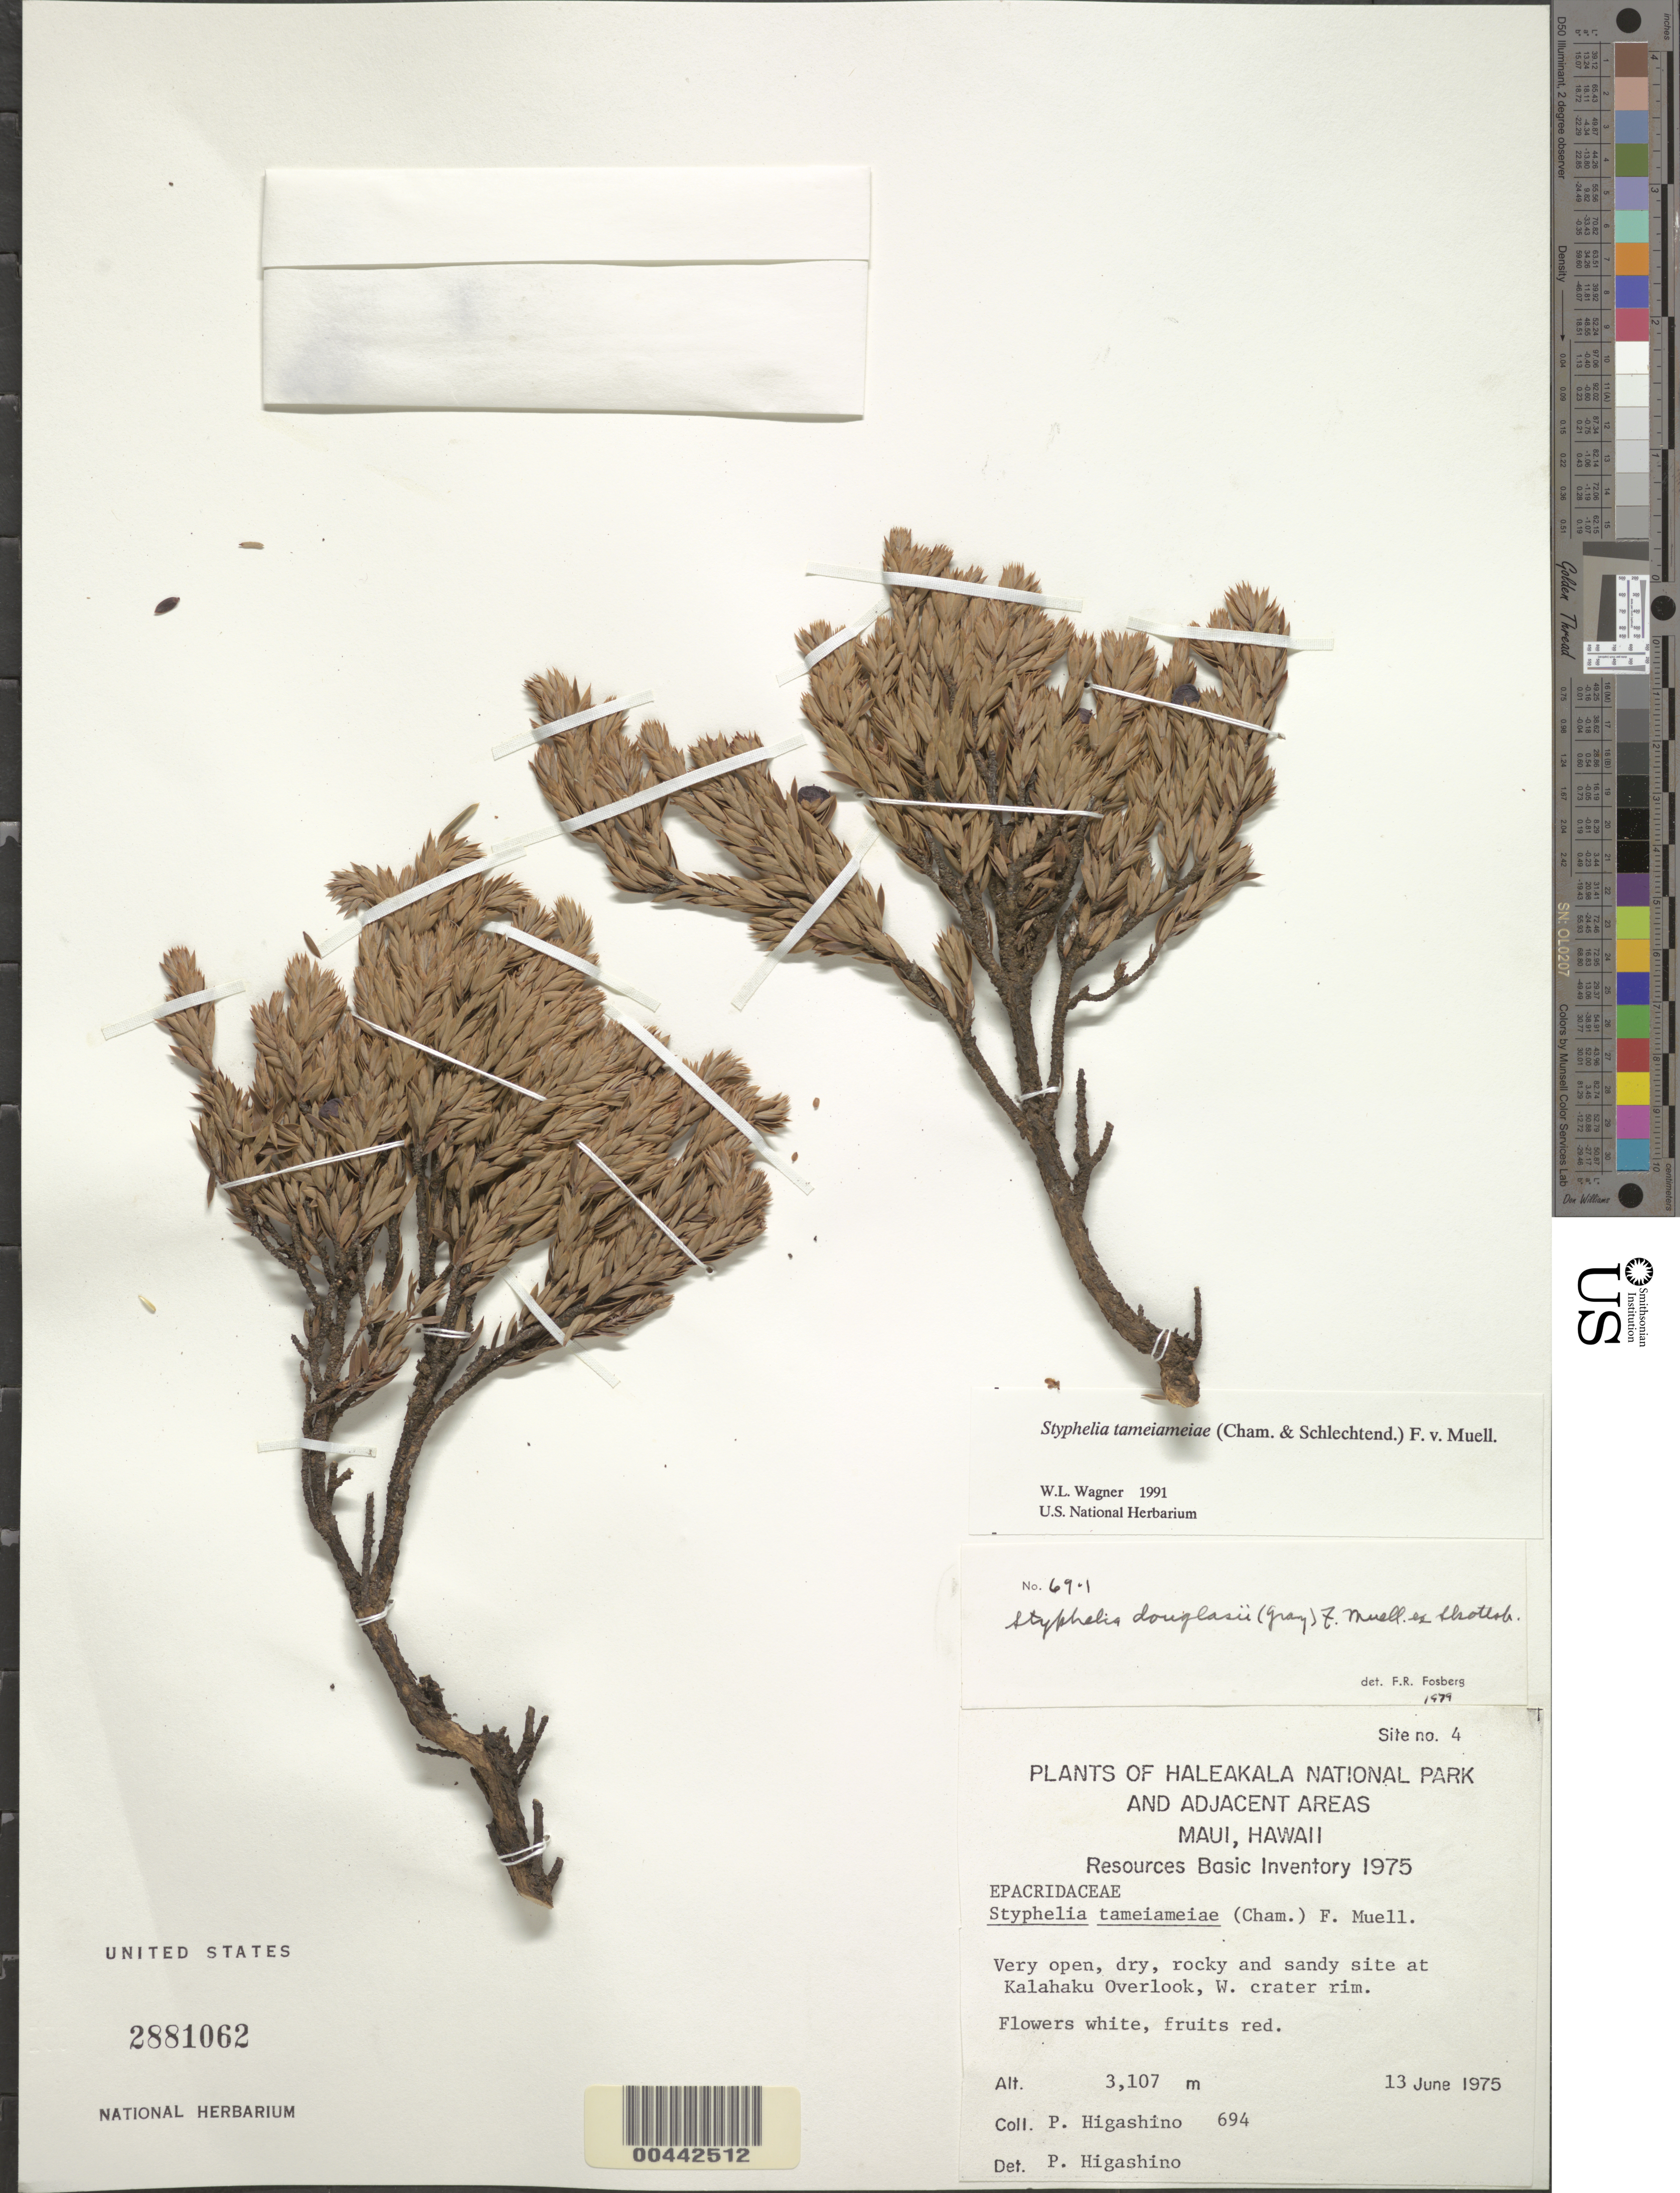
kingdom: Plantae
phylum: Tracheophyta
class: Magnoliopsida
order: Ericales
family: Ericaceae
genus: Leptecophylla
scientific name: Leptecophylla tameiameiae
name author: (Cham. & Schltdl.) C.M. Weiller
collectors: P. Higashino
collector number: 694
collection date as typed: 13 Jun 1975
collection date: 1975-06-13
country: United States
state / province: Hawaii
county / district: Maui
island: Maui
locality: Rocky and sandy site at Kalahaku Overlook, W crater rim, Haleakala National Park and Adjacent Areas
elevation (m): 3107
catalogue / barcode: US 2881062